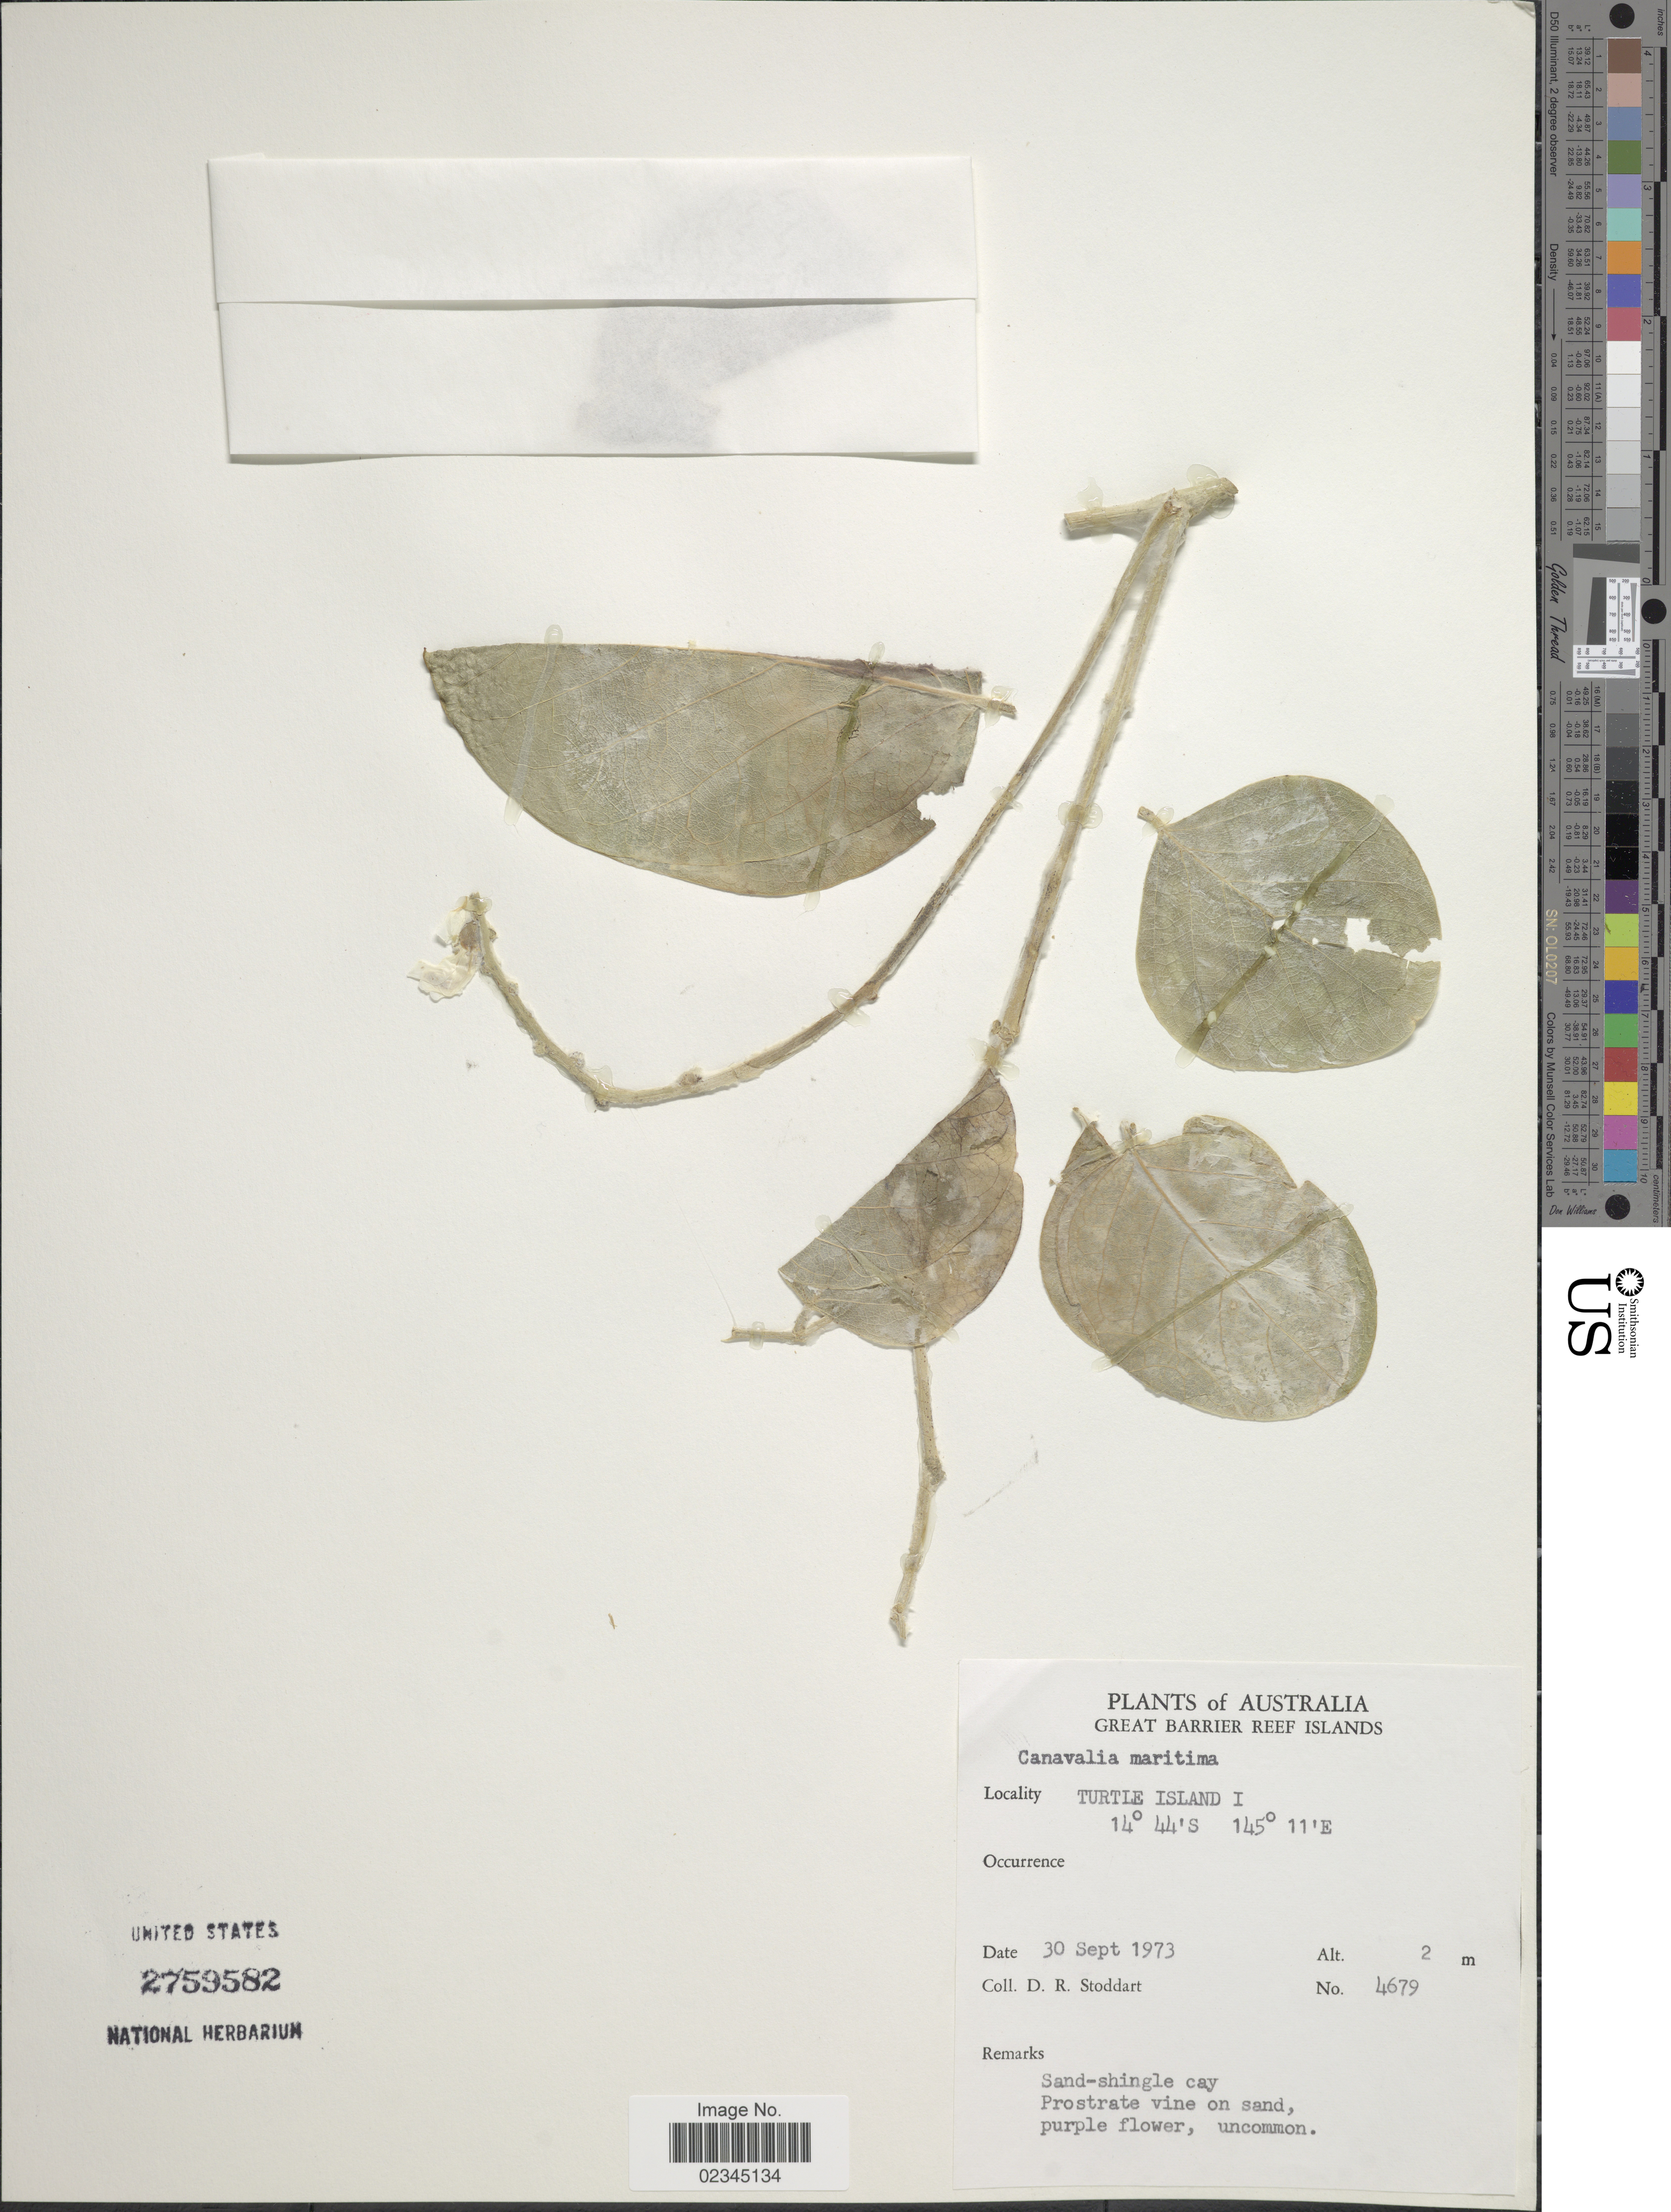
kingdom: Plantae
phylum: Tracheophyta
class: Magnoliopsida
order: Fabales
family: Fabaceae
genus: Canavalia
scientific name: Canavalia rosea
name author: (Sw.) DC.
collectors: D. R. Stoddart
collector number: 4679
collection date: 1973-09-30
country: Australia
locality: Australia, Great Barrier Reef Islands. Turtle Island I.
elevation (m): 2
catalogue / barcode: US 2759582